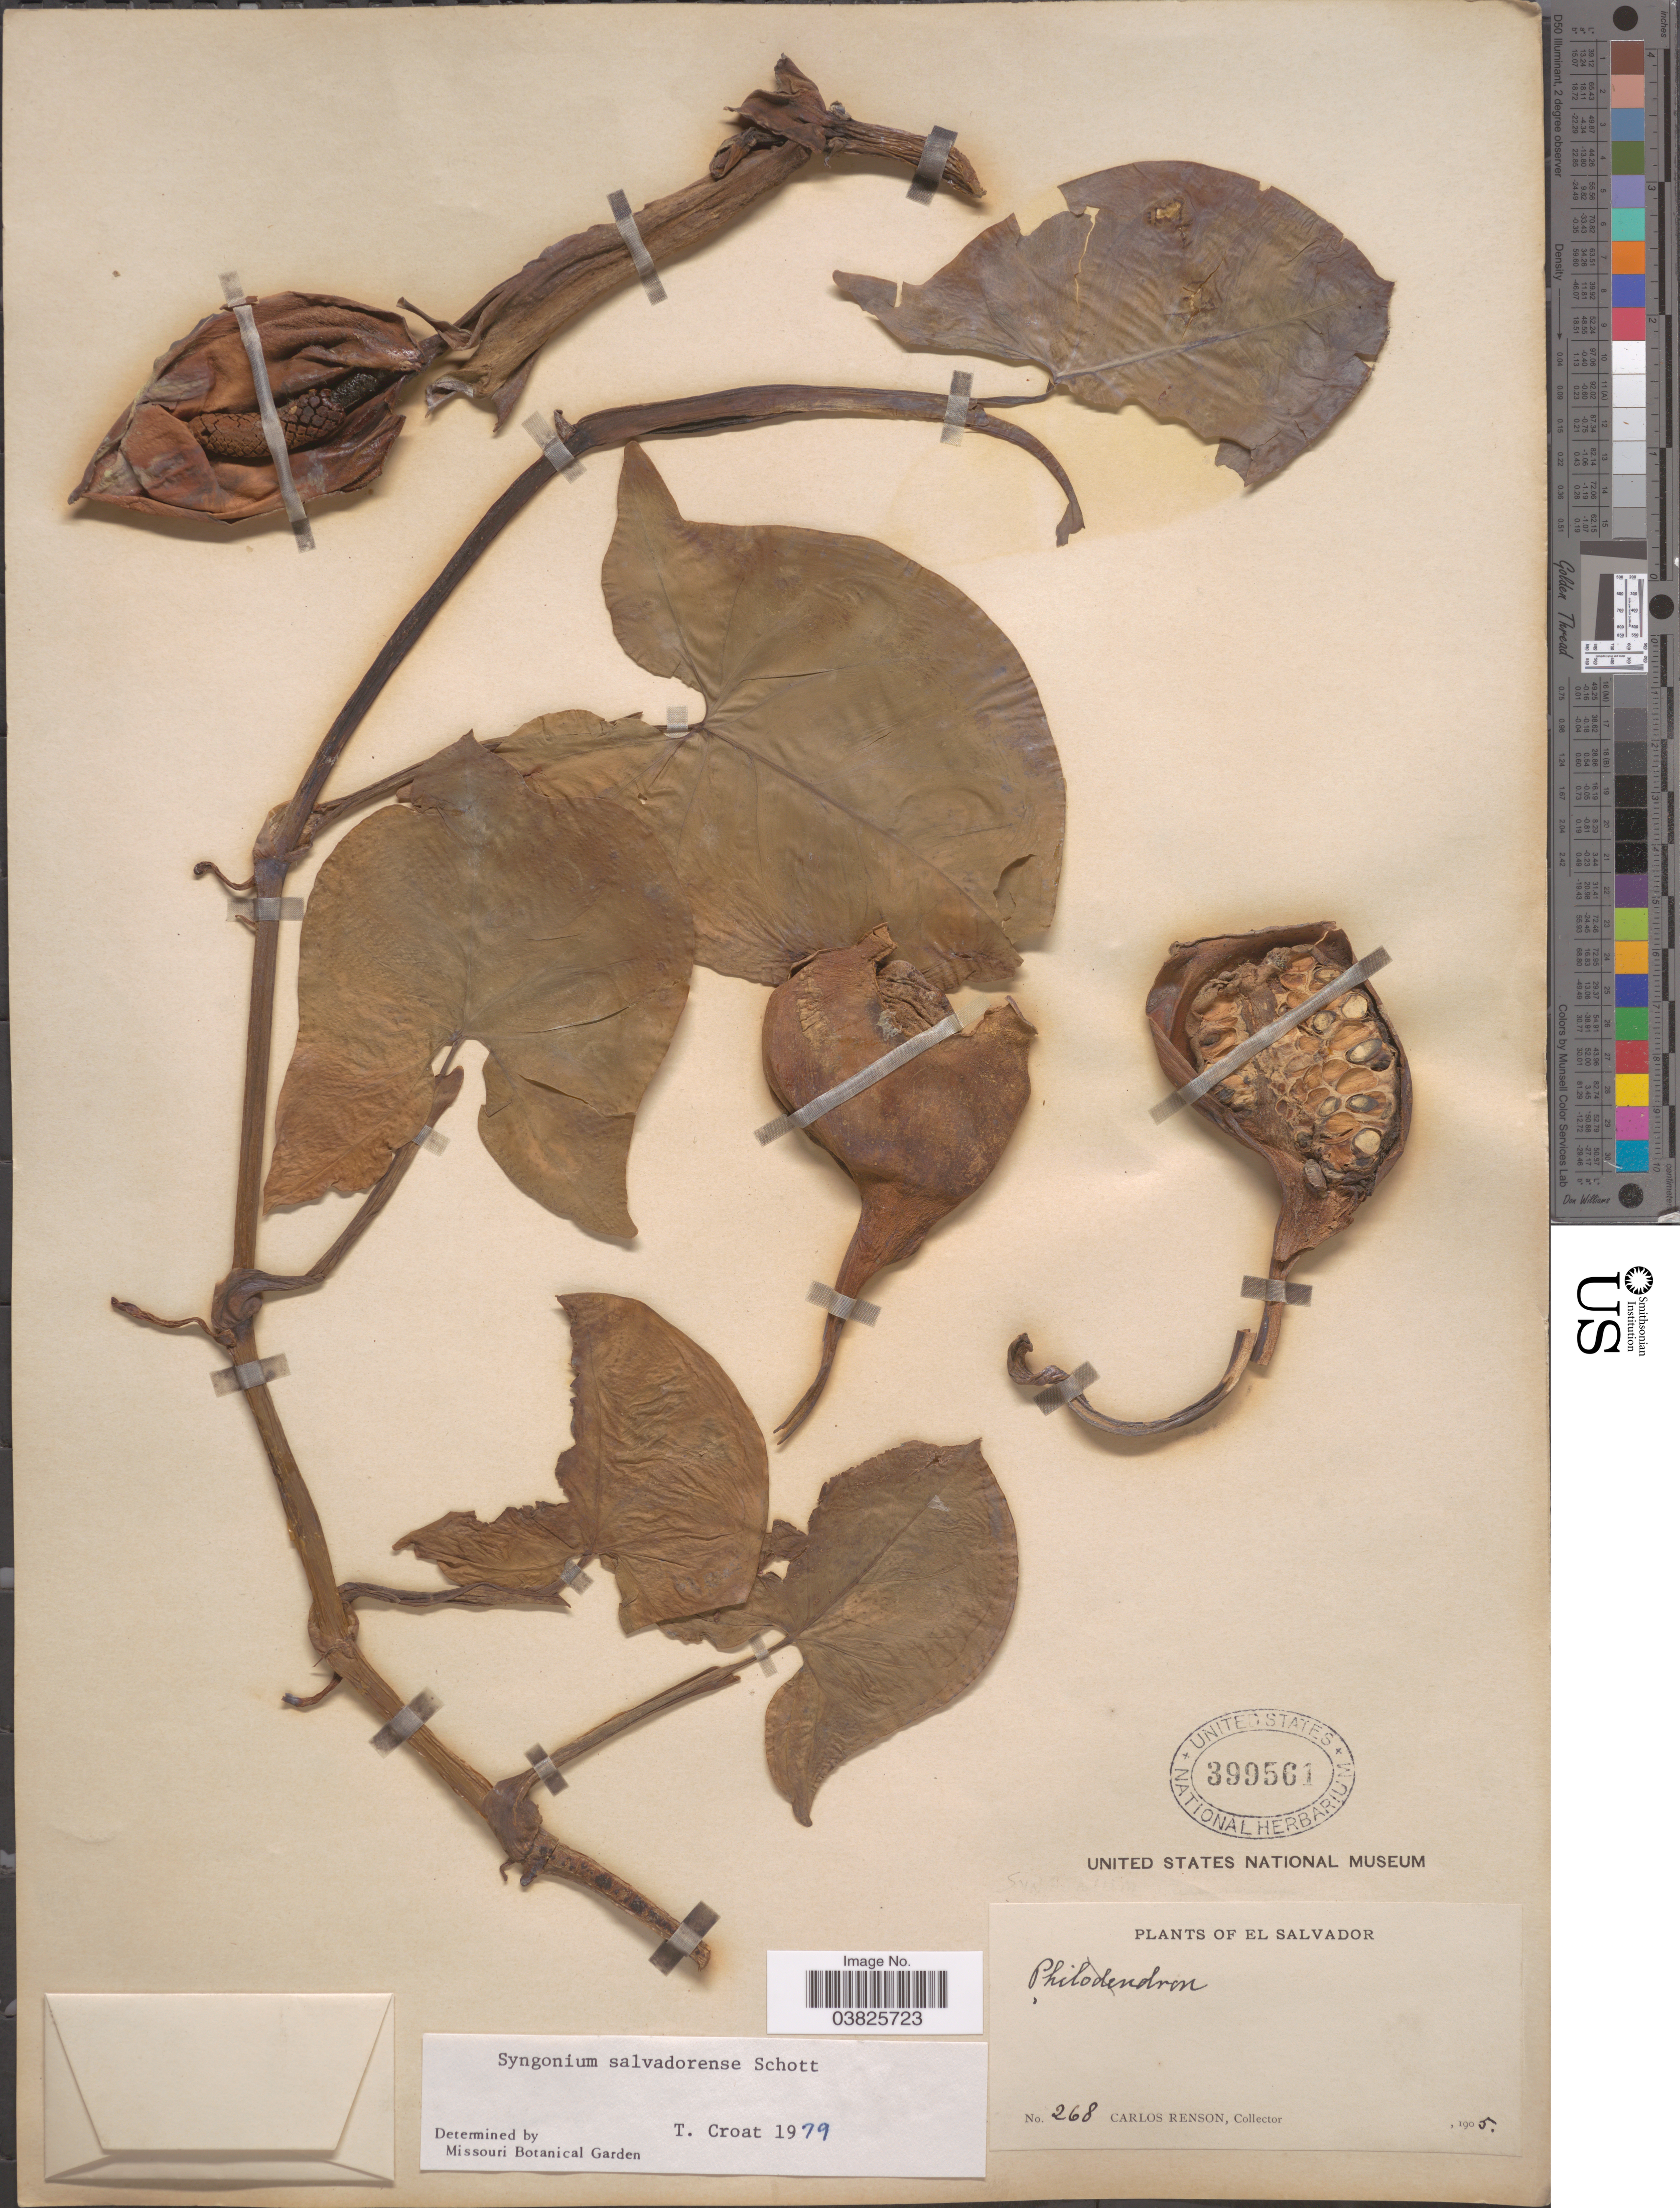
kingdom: Plantae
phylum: Tracheophyta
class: Liliopsida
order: Alismatales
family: Araceae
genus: Syngonium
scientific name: Syngonium salvadorense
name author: Schott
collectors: C. Renson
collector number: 268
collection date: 1905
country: El Salvador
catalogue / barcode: US 399561